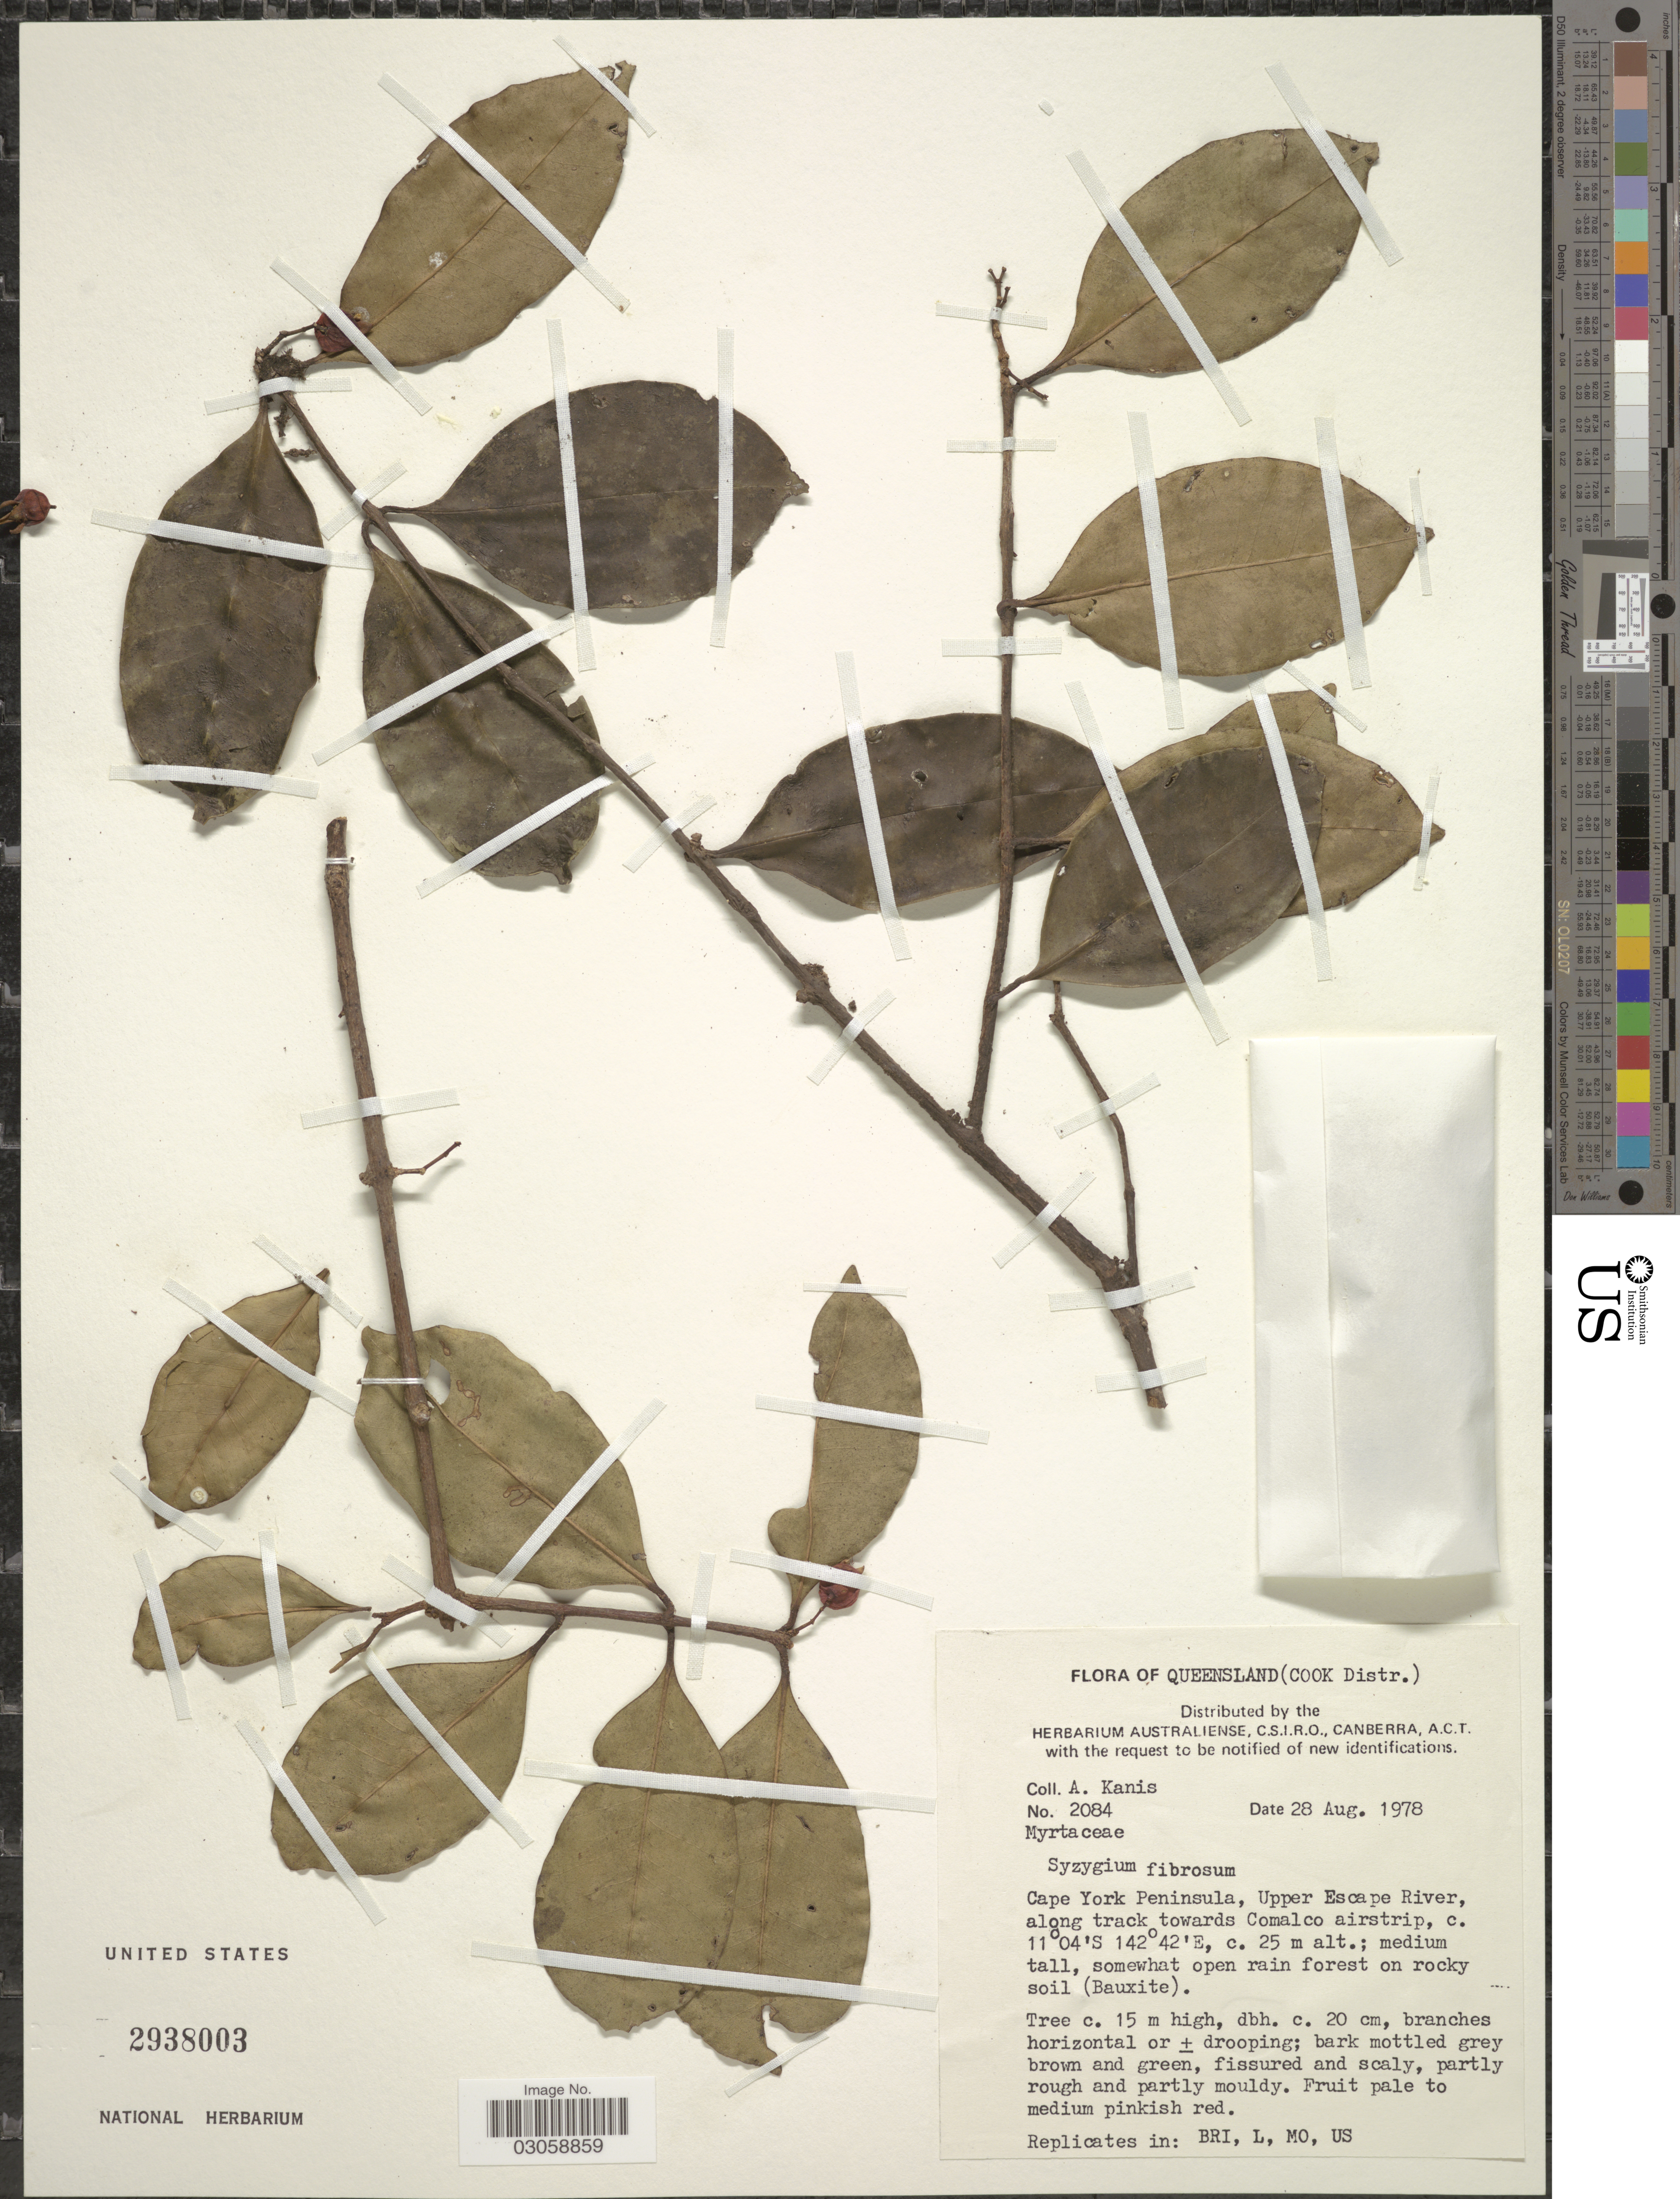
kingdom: Plantae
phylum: Tracheophyta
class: Magnoliopsida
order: Myrtales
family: Myrtaceae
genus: Syzygium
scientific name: Syzygium fibrosum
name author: (F.M. Bailey) T.G. Hartley & L.M. Perry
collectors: A. Kanis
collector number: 2084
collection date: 1978-08-28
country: Australia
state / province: Queensland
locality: Queensland (Cook Distr.) Cape York Peninsula, Upper Escape River, along track towards Comalco airstrip.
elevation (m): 25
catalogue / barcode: US 2938003